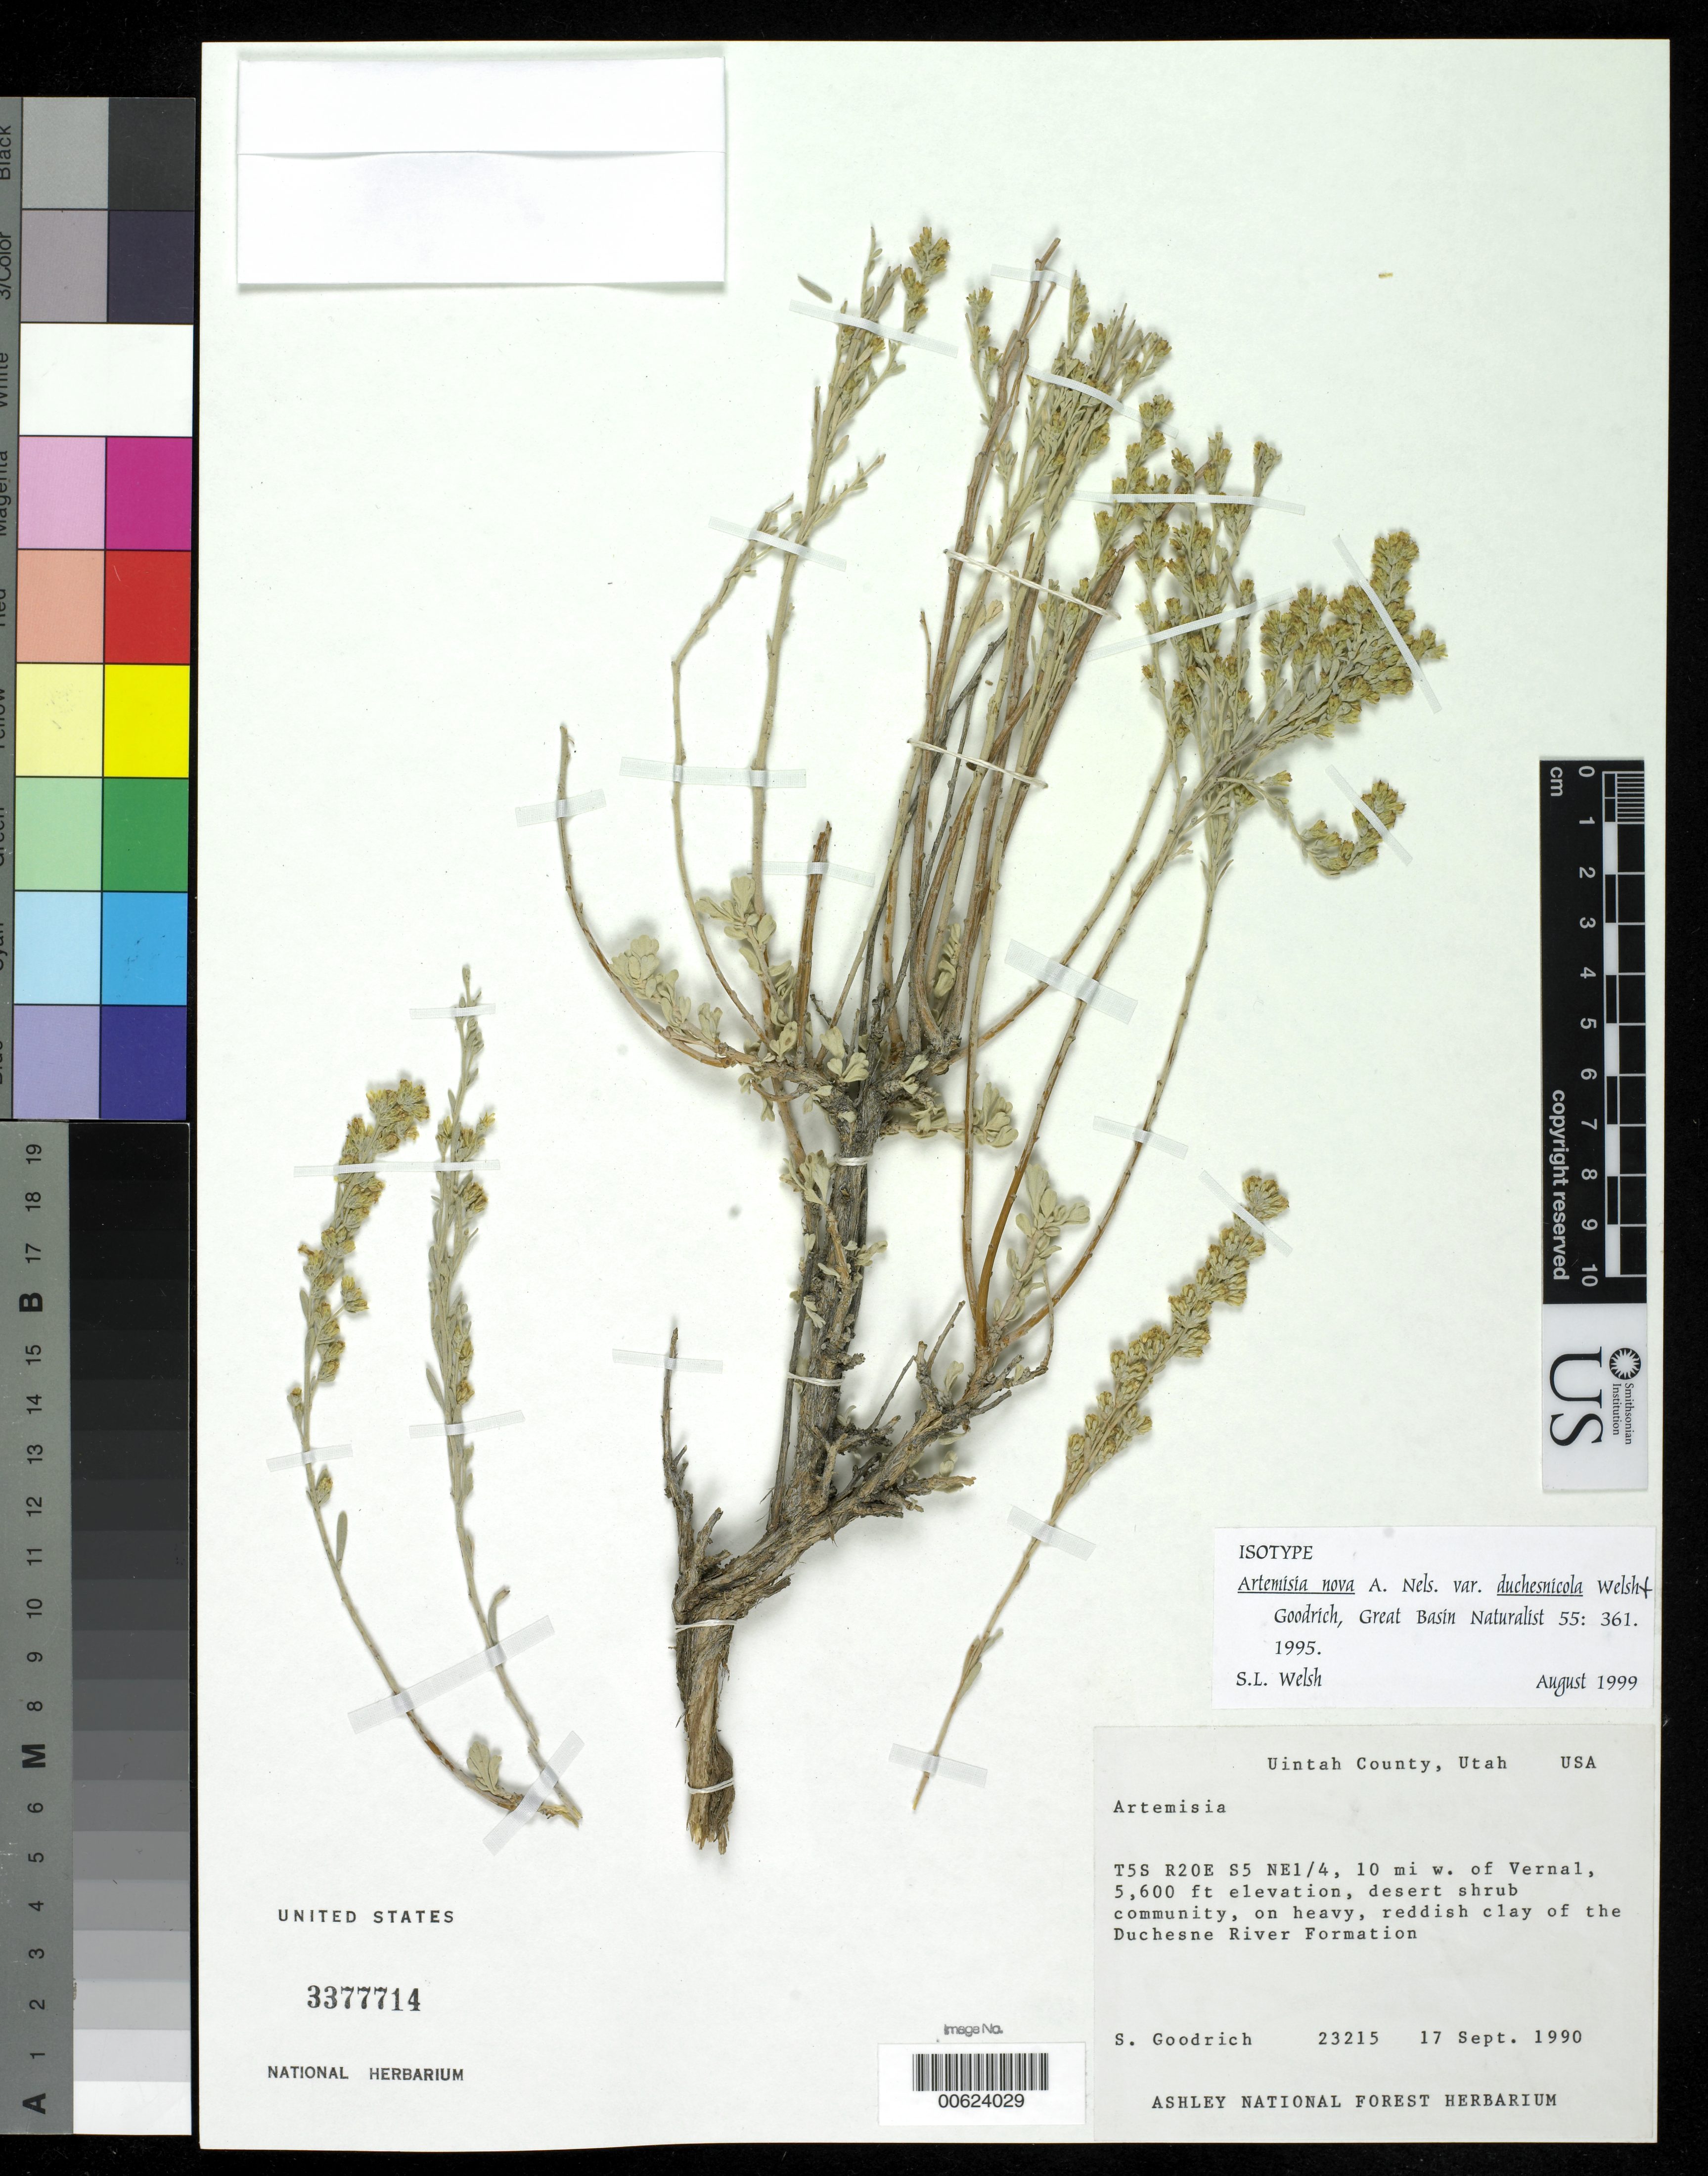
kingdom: Plantae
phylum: Tracheophyta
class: Magnoliopsida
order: Asterales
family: Asteraceae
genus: Artemisia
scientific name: Artemisia nova var. duchesnicola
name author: S.L. Welsh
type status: Isotype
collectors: S. Goodrich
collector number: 23215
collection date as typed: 17 Sep 1990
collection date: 1990-09-17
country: United States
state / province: Utah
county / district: Uintah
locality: TRS R20E NE1/4, 10 mi W of Vernal.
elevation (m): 1707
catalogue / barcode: US 3377714